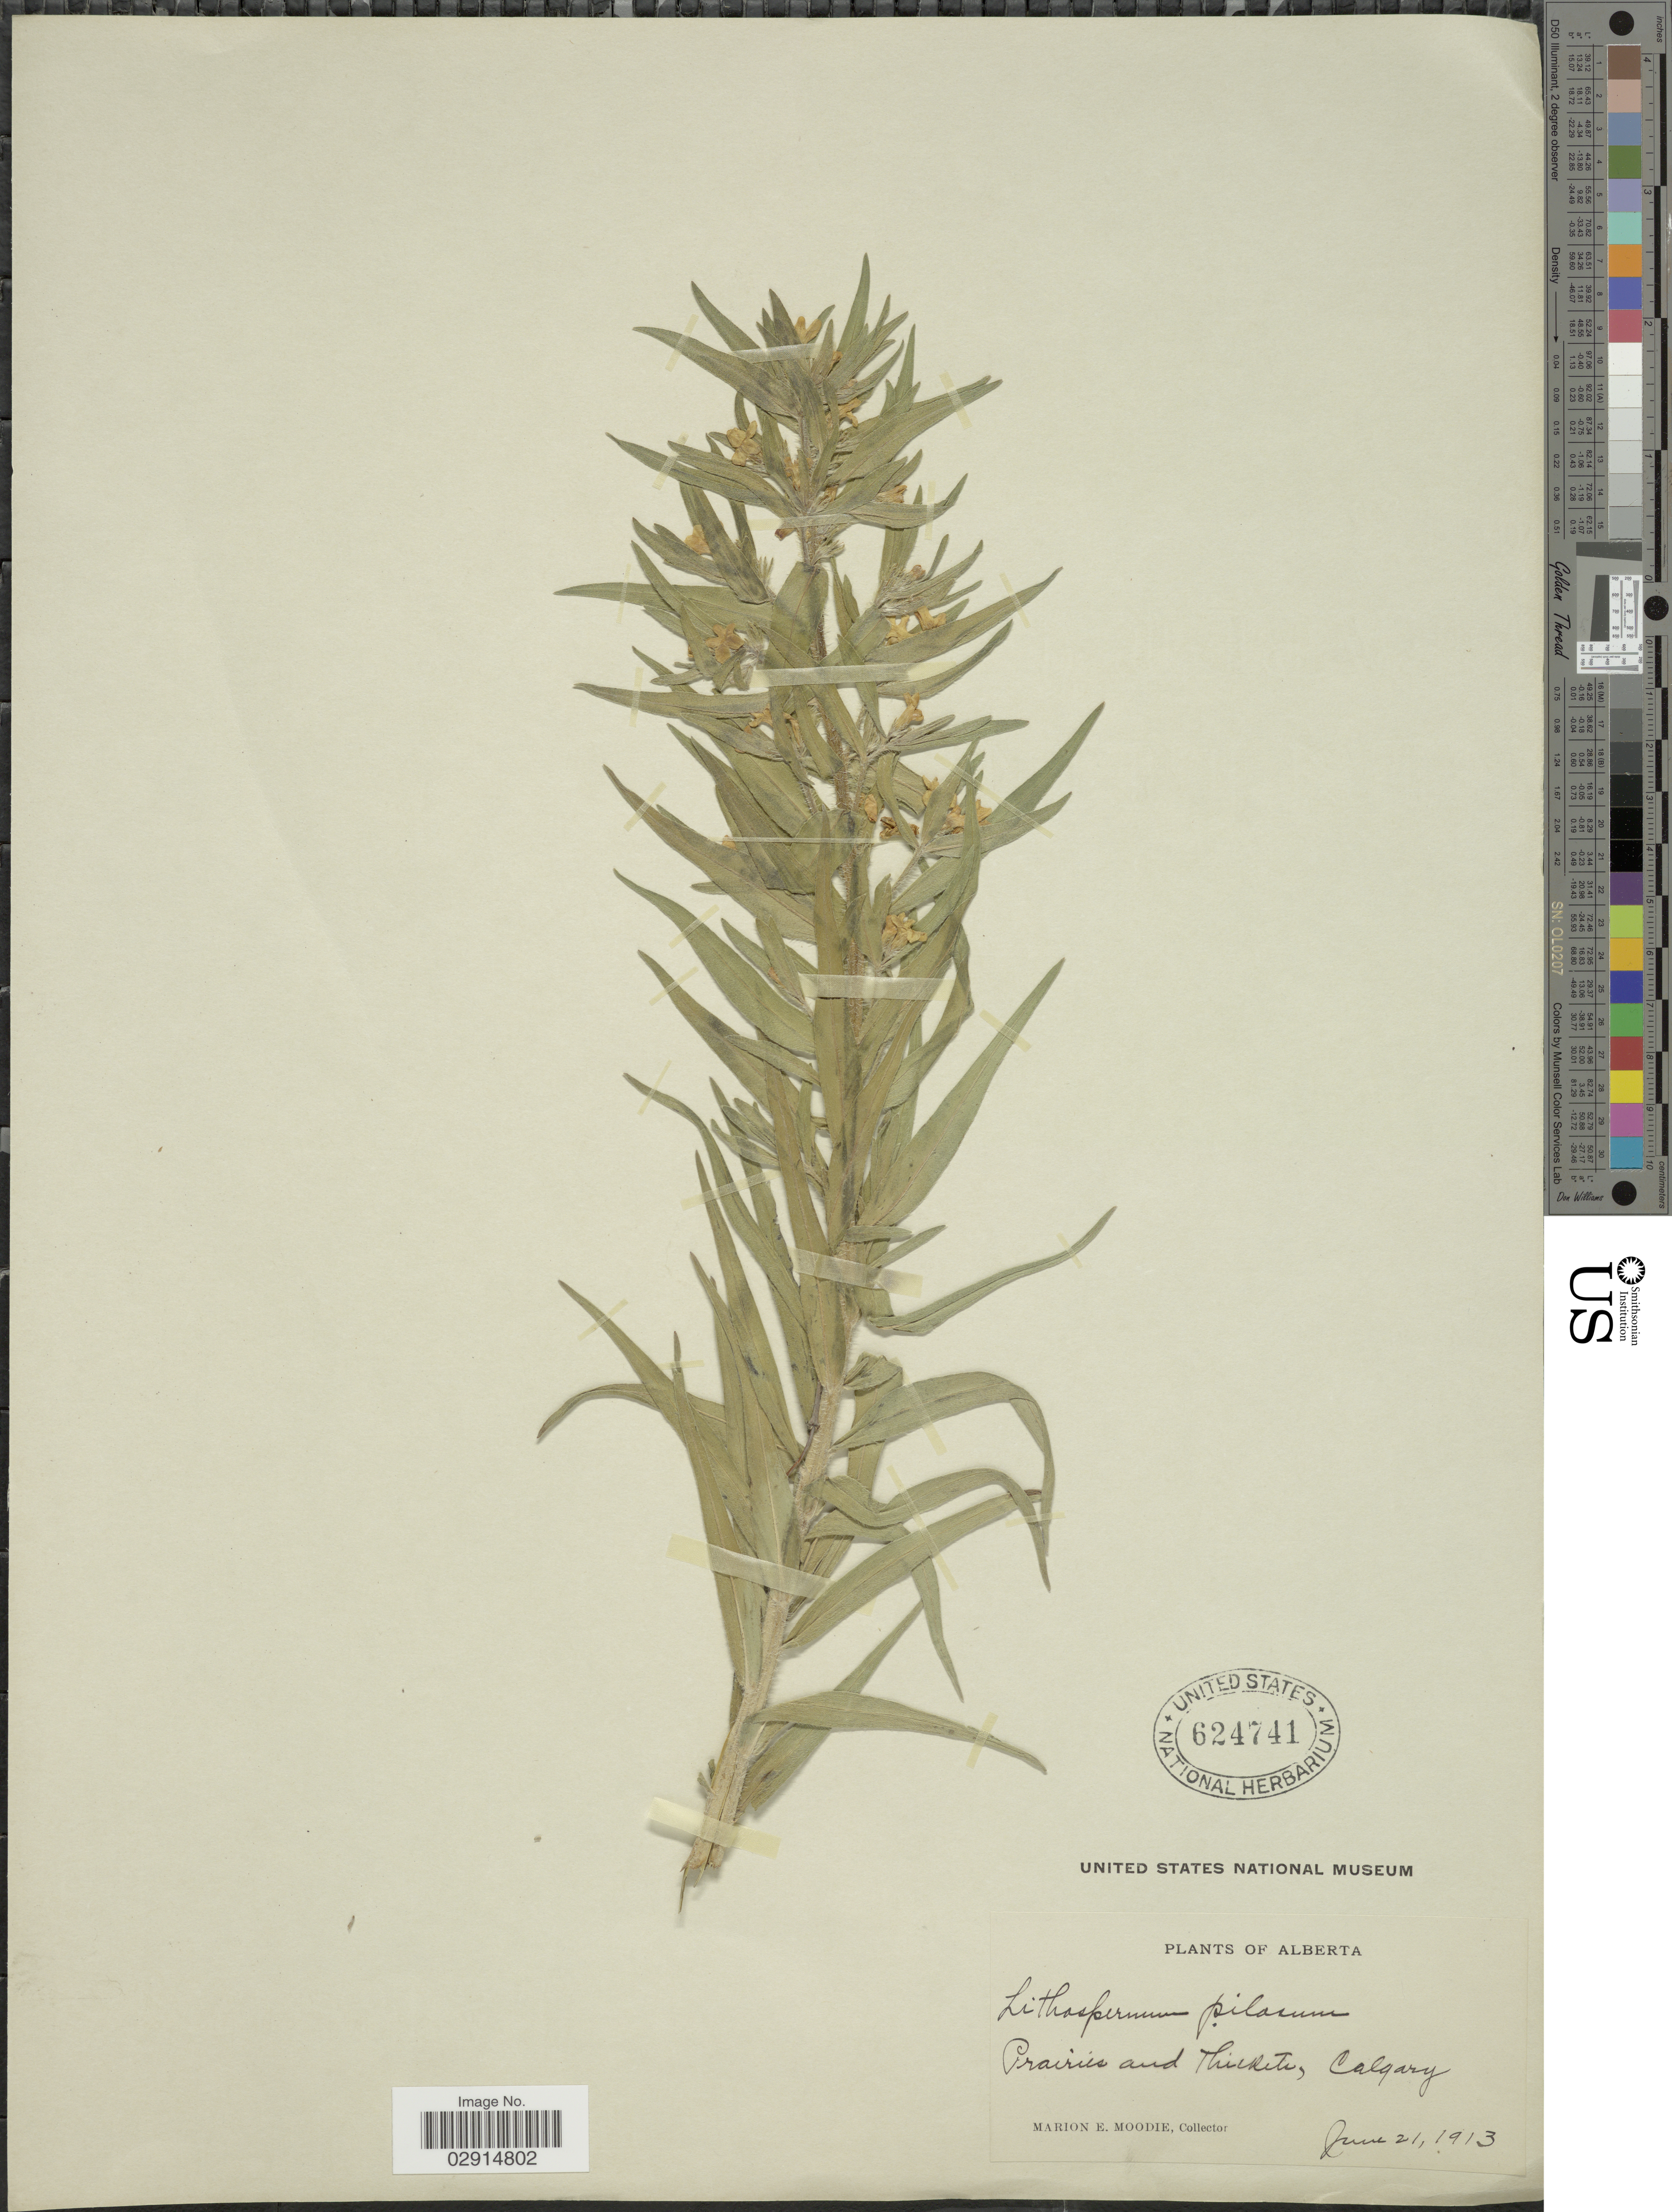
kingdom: Plantae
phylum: Tracheophyta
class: Magnoliopsida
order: Boraginales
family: Boraginaceae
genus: Lithospermum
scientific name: Lithospermum ruderale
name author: Douglas ex Lehm.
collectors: M. E. Moodie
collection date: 1913-06-21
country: Canada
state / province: Alberta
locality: Prairies and Thickets, Calgary.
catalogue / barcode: US 624741